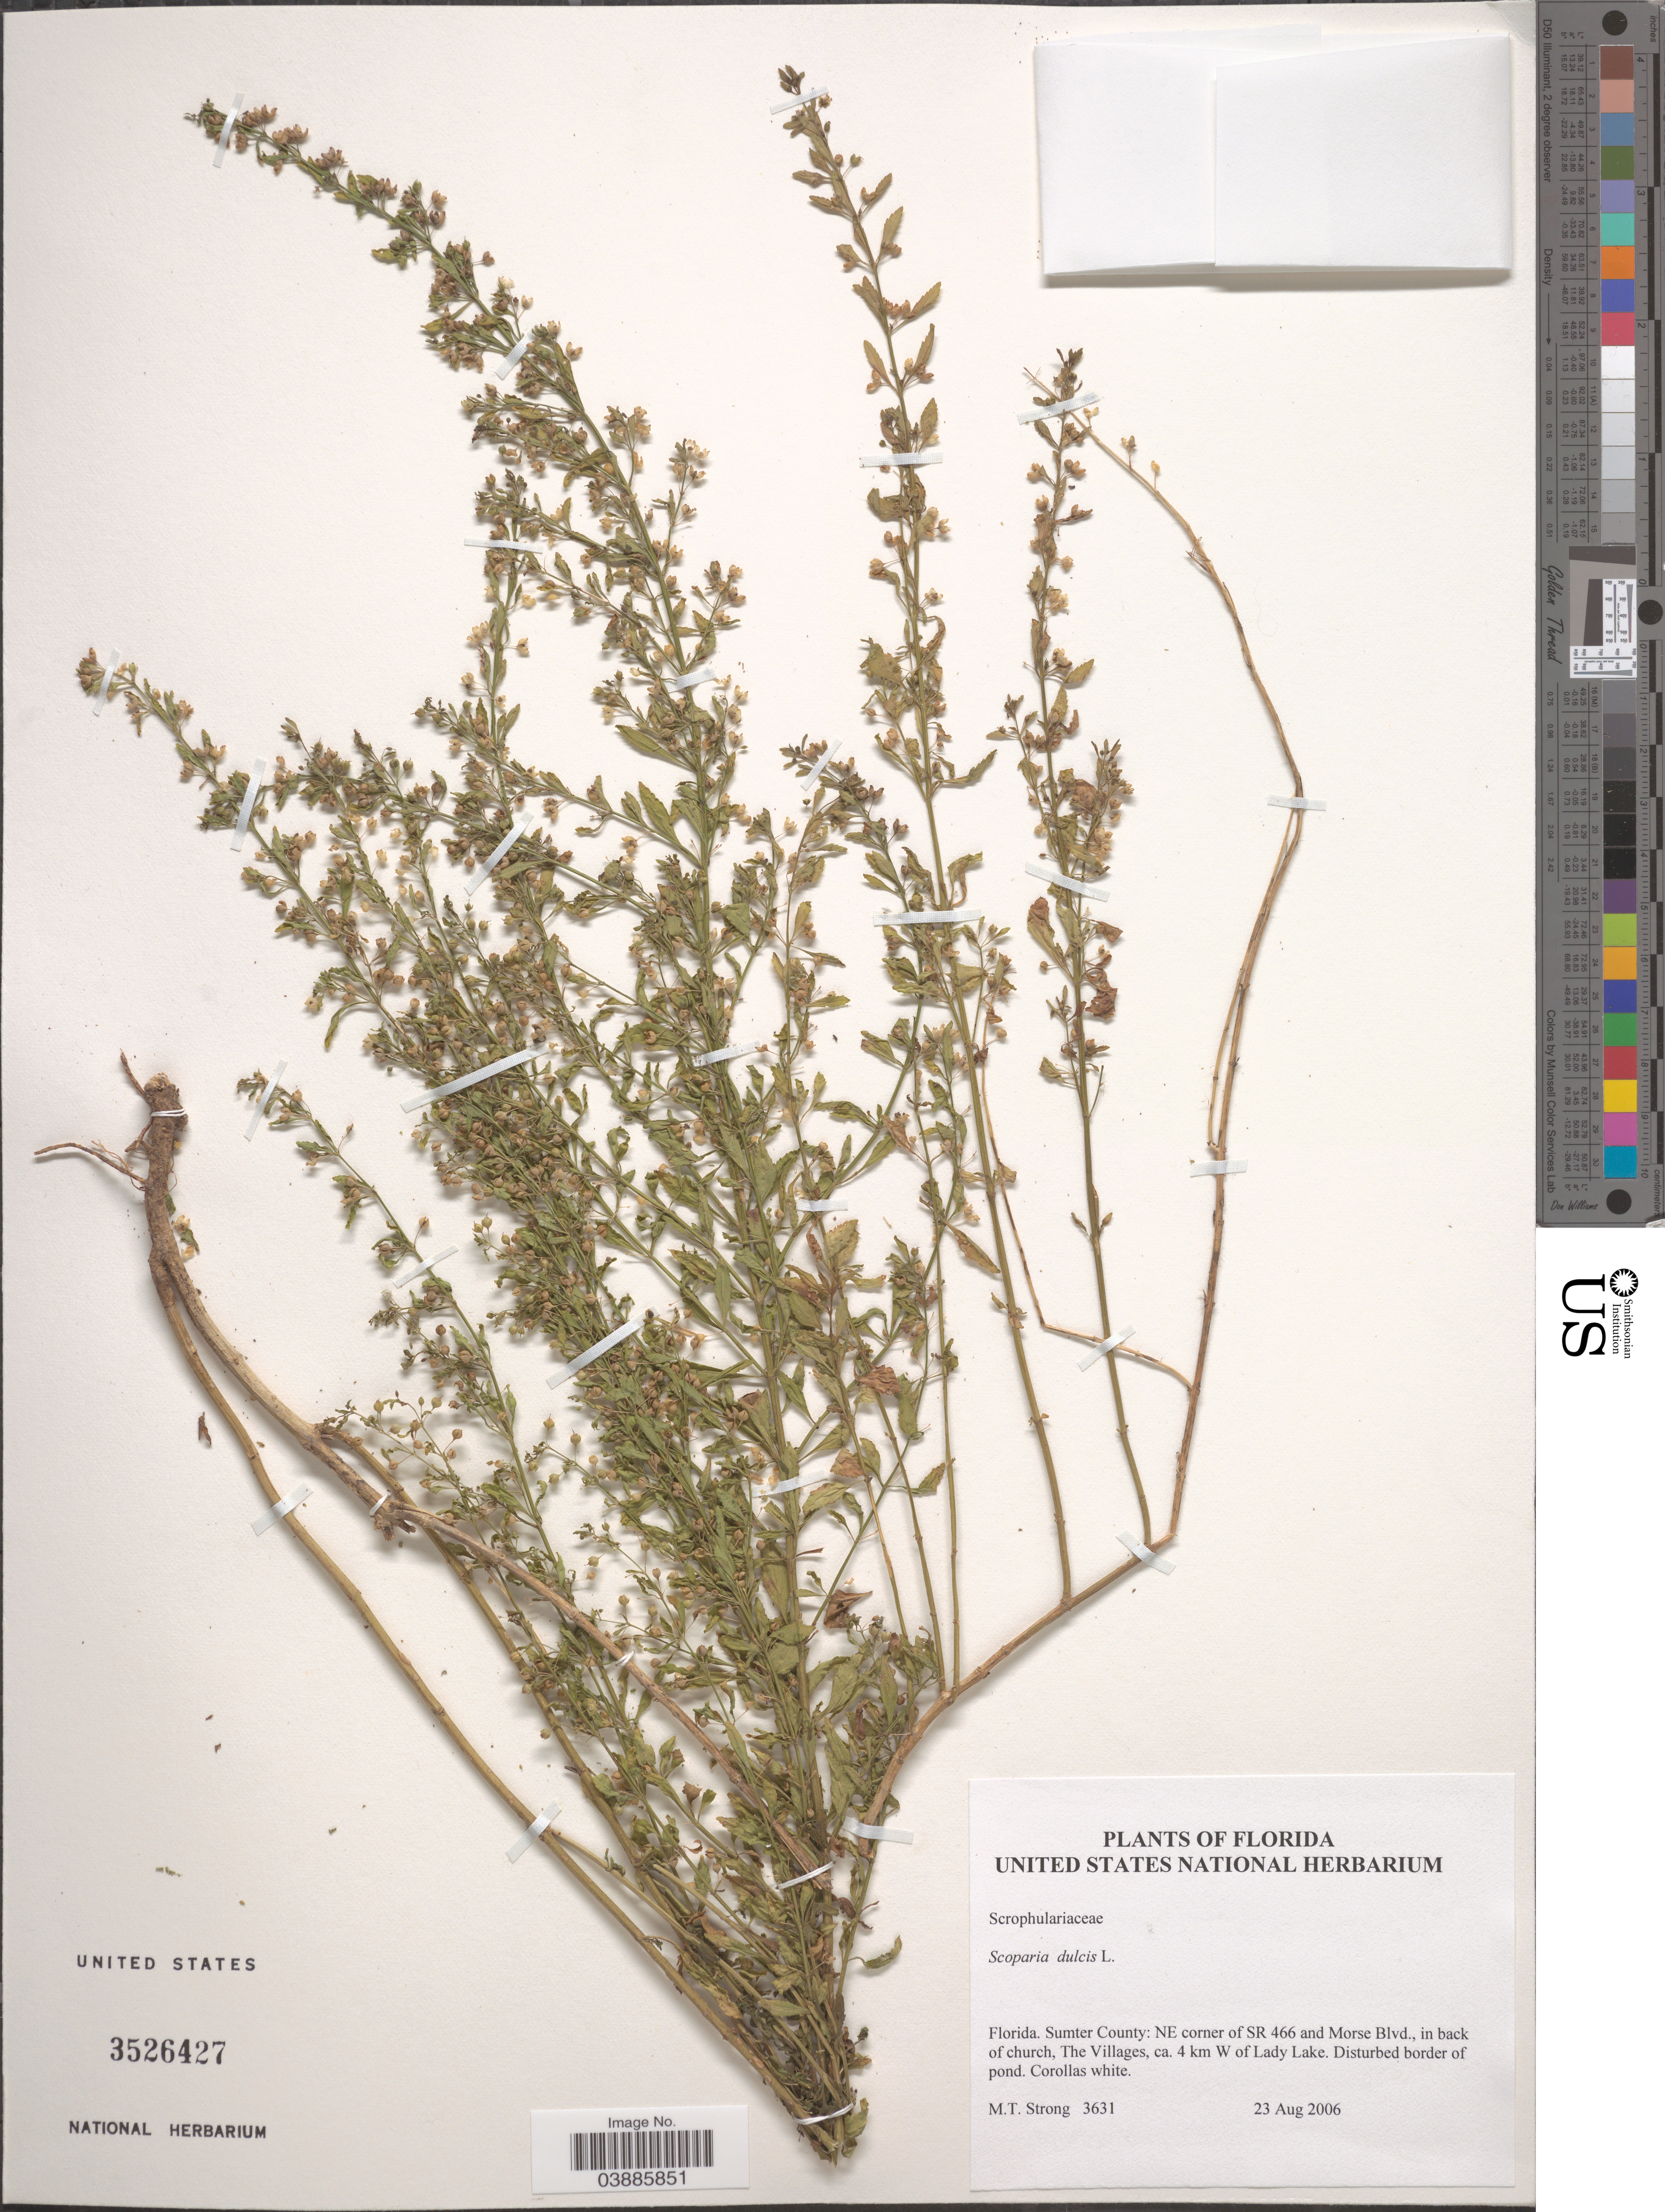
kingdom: Plantae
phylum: Tracheophyta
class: Magnoliopsida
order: Lamiales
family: Plantaginaceae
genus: Scoparia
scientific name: Scoparia dulcis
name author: L.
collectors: M. T. Strong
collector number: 3631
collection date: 2006-08-23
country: United States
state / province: Florida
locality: Sumter County: NE corner of SR 466 and Morse Blvd., in back of church, The Villages, ca. 4 km W of Lady Lake.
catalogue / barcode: US 3526427